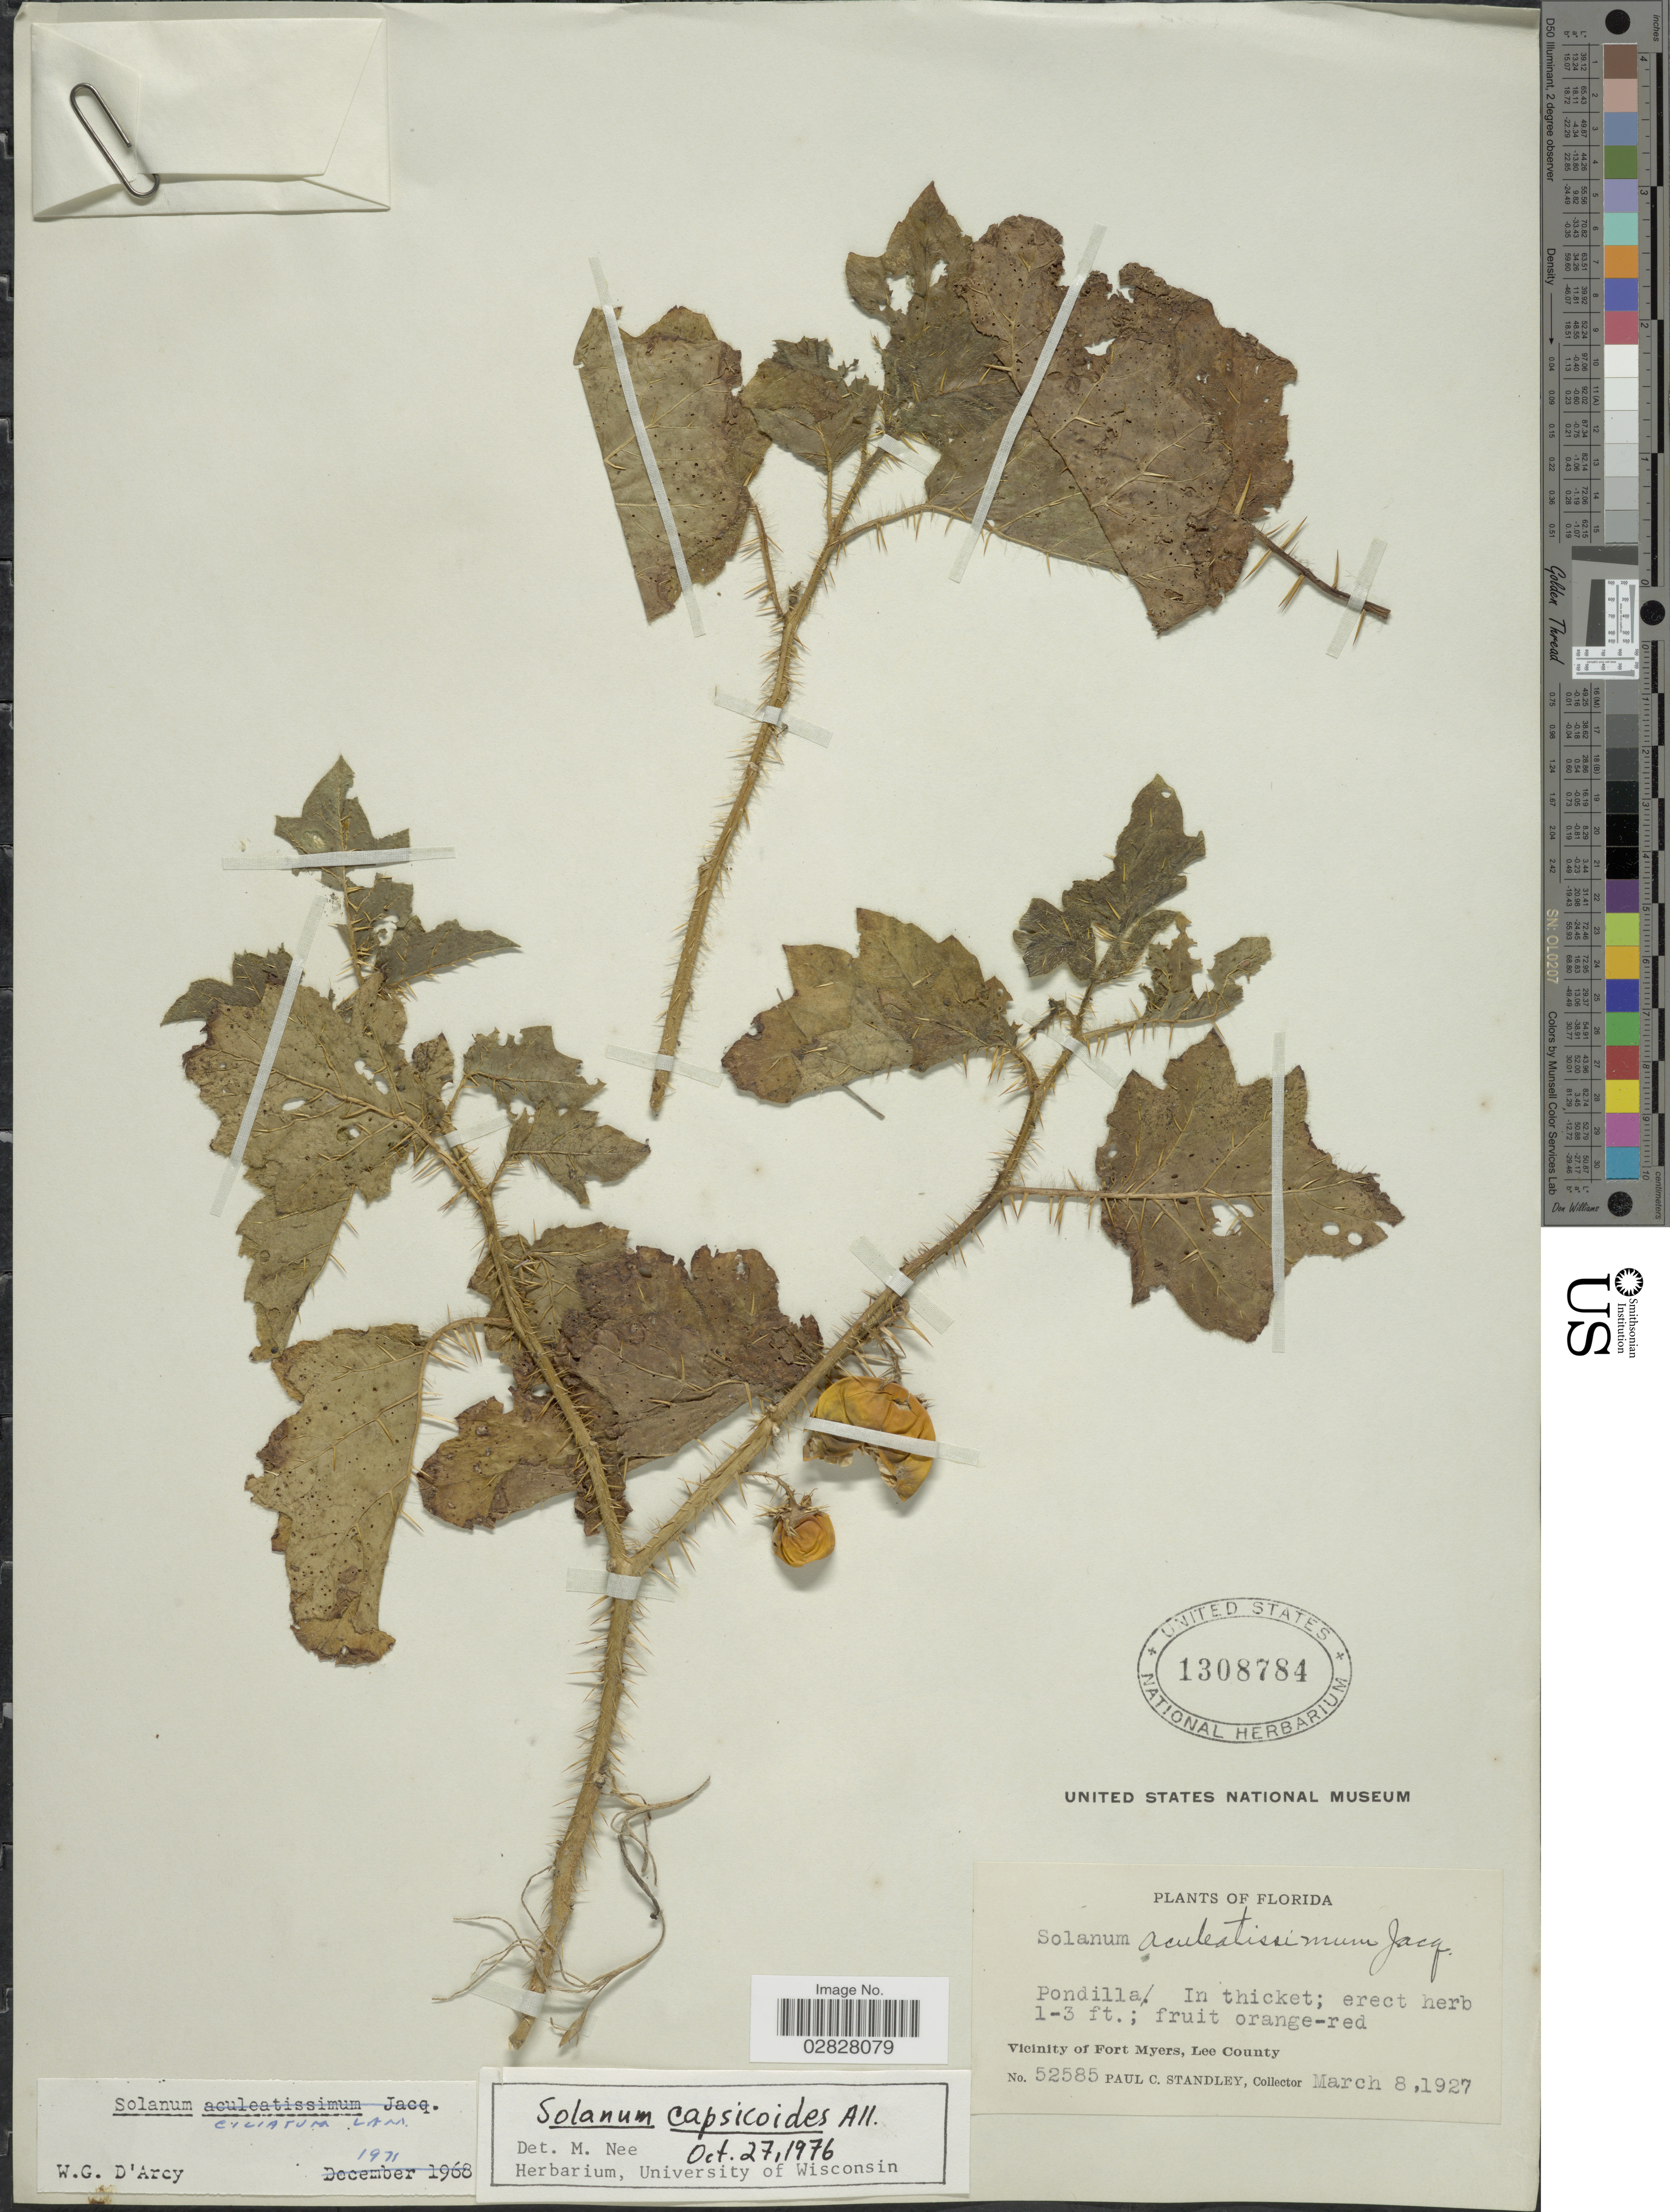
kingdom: Plantae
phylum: Tracheophyta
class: Magnoliopsida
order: Solanales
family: Solanaceae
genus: Solanum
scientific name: Solanum capsicoides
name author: All.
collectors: P. C. Standley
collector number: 52585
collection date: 1927-03-08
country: United States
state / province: Florida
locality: Pondilla. Vicinity of Fort Myers, Lee County.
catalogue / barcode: US 1308784